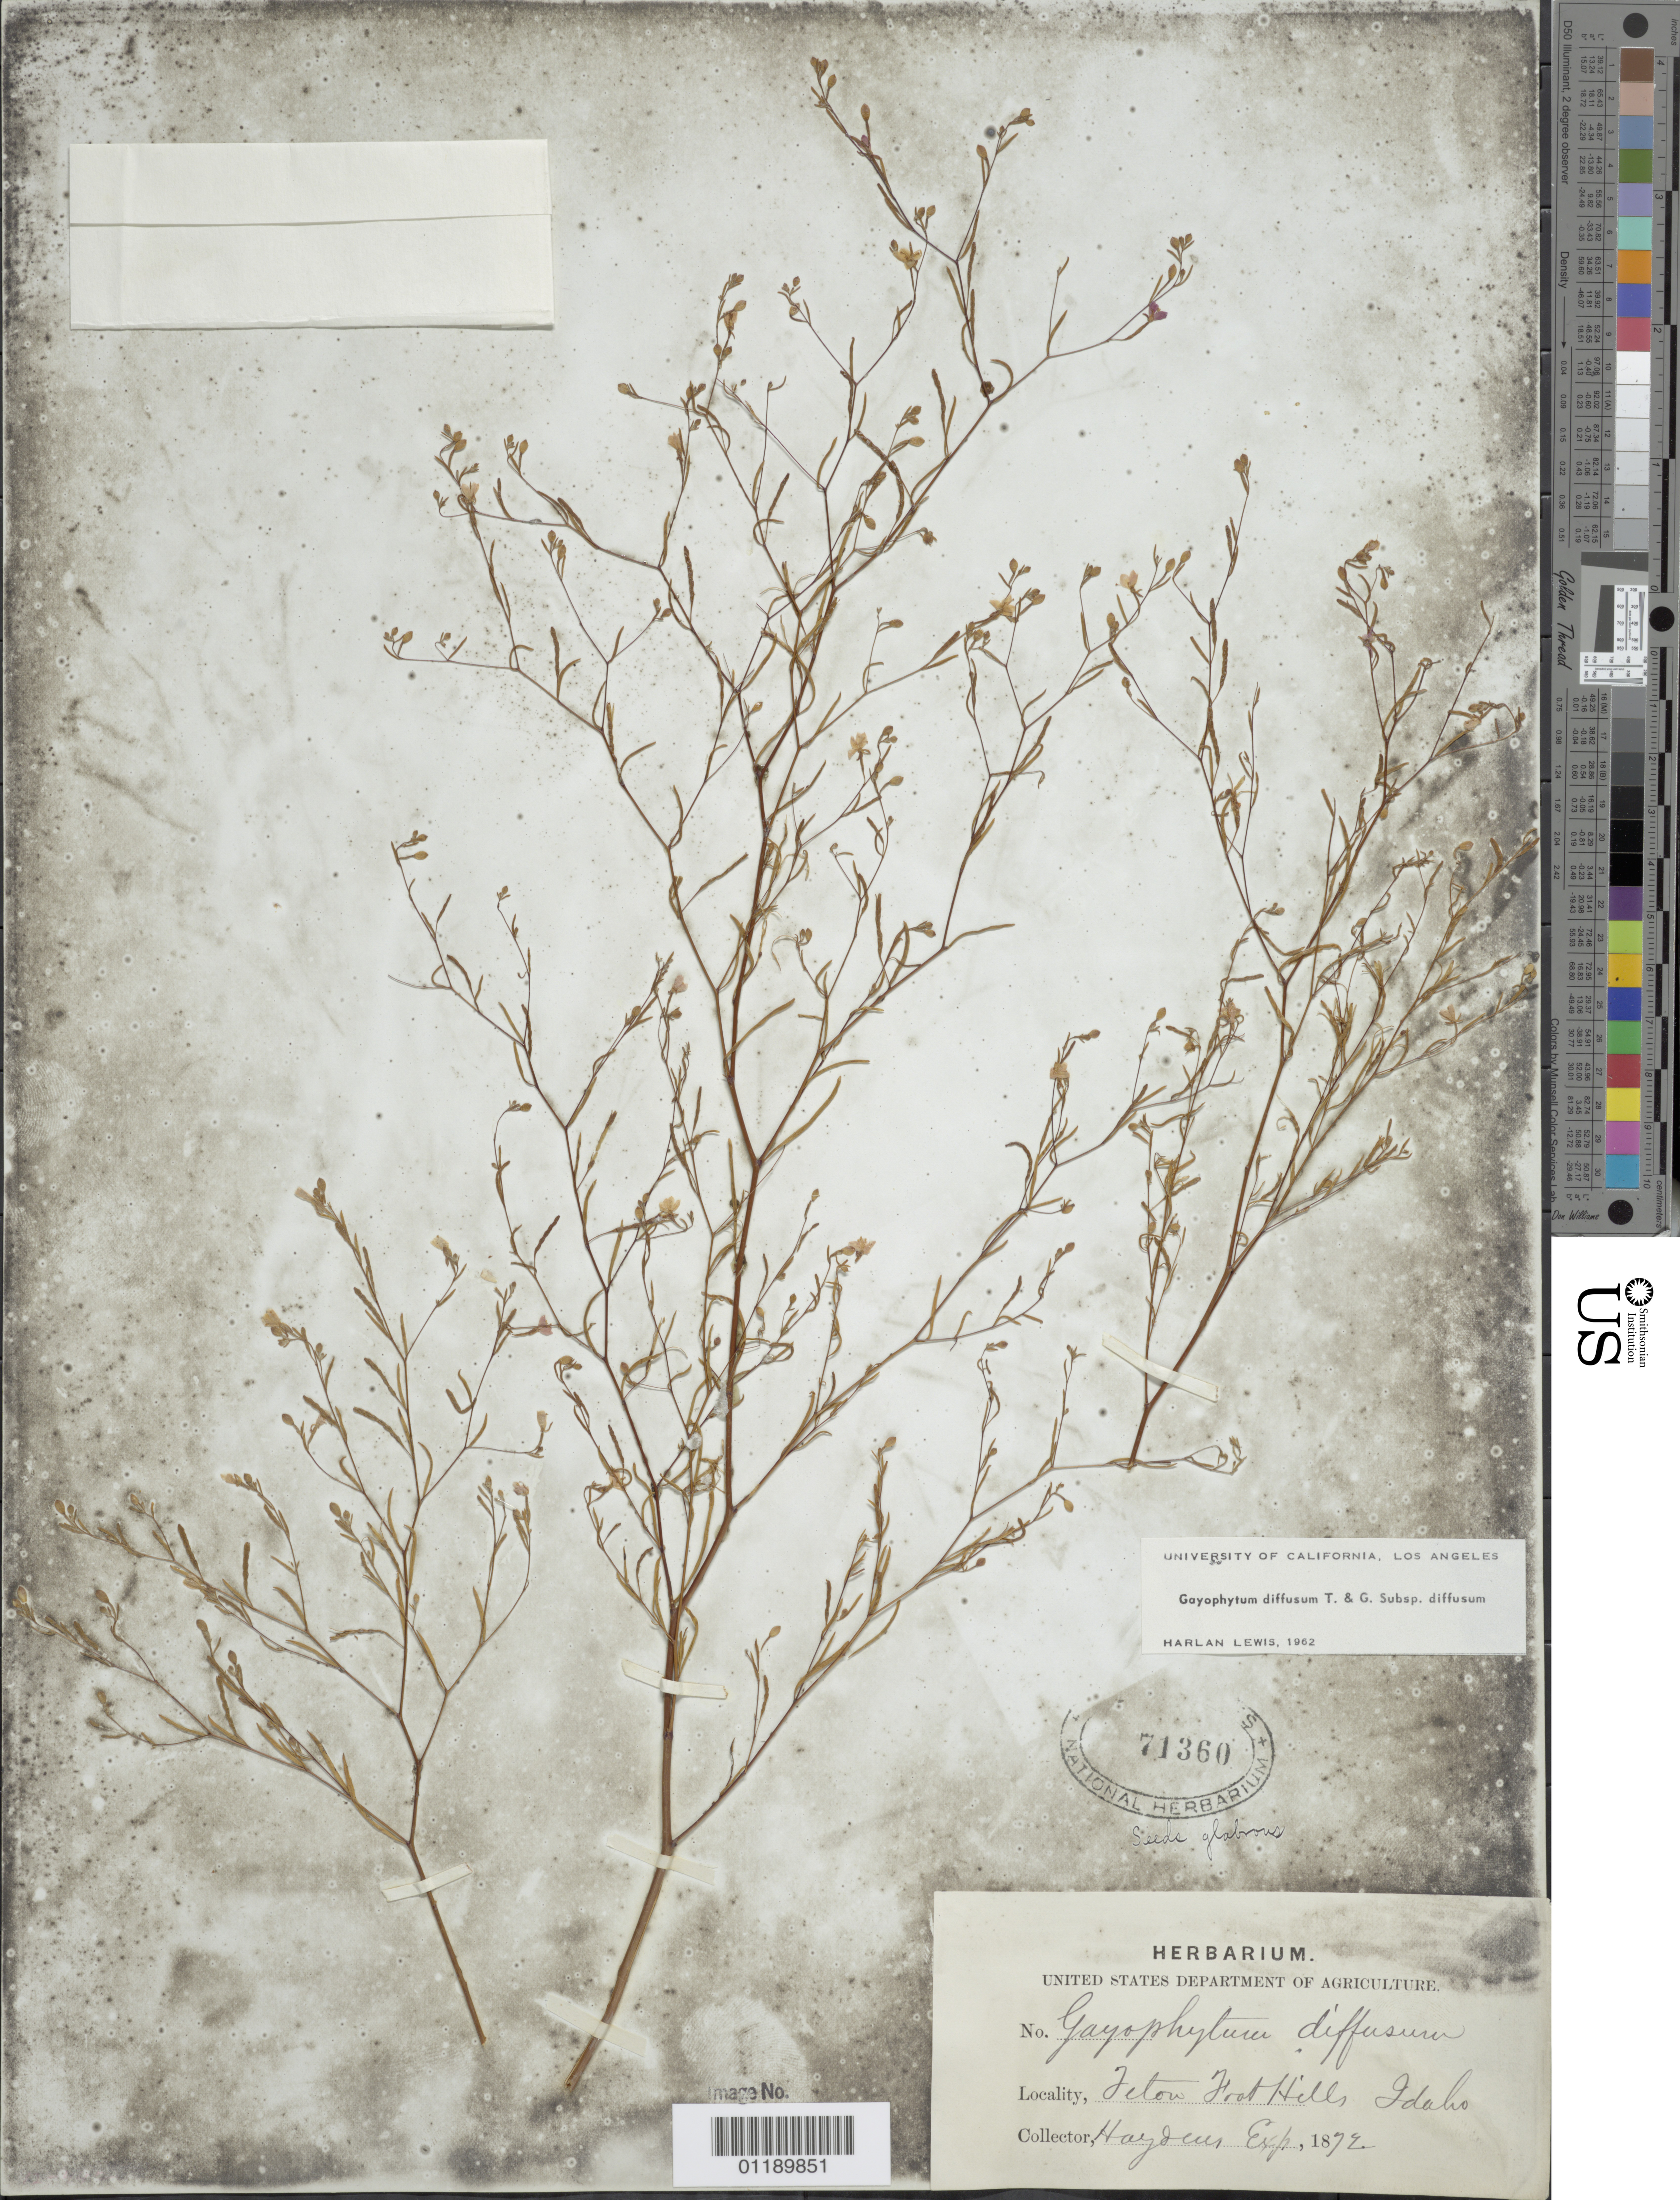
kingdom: Plantae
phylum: Tracheophyta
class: Magnoliopsida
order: Myrtales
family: Onagraceae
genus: Gayophytum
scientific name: Gayophytum diffusum subsp. diffusum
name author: Torr. & A. Gray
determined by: Lewis, H.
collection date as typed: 1872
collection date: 1872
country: United States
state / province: Idaho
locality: Teton Foot Hills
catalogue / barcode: US 71360